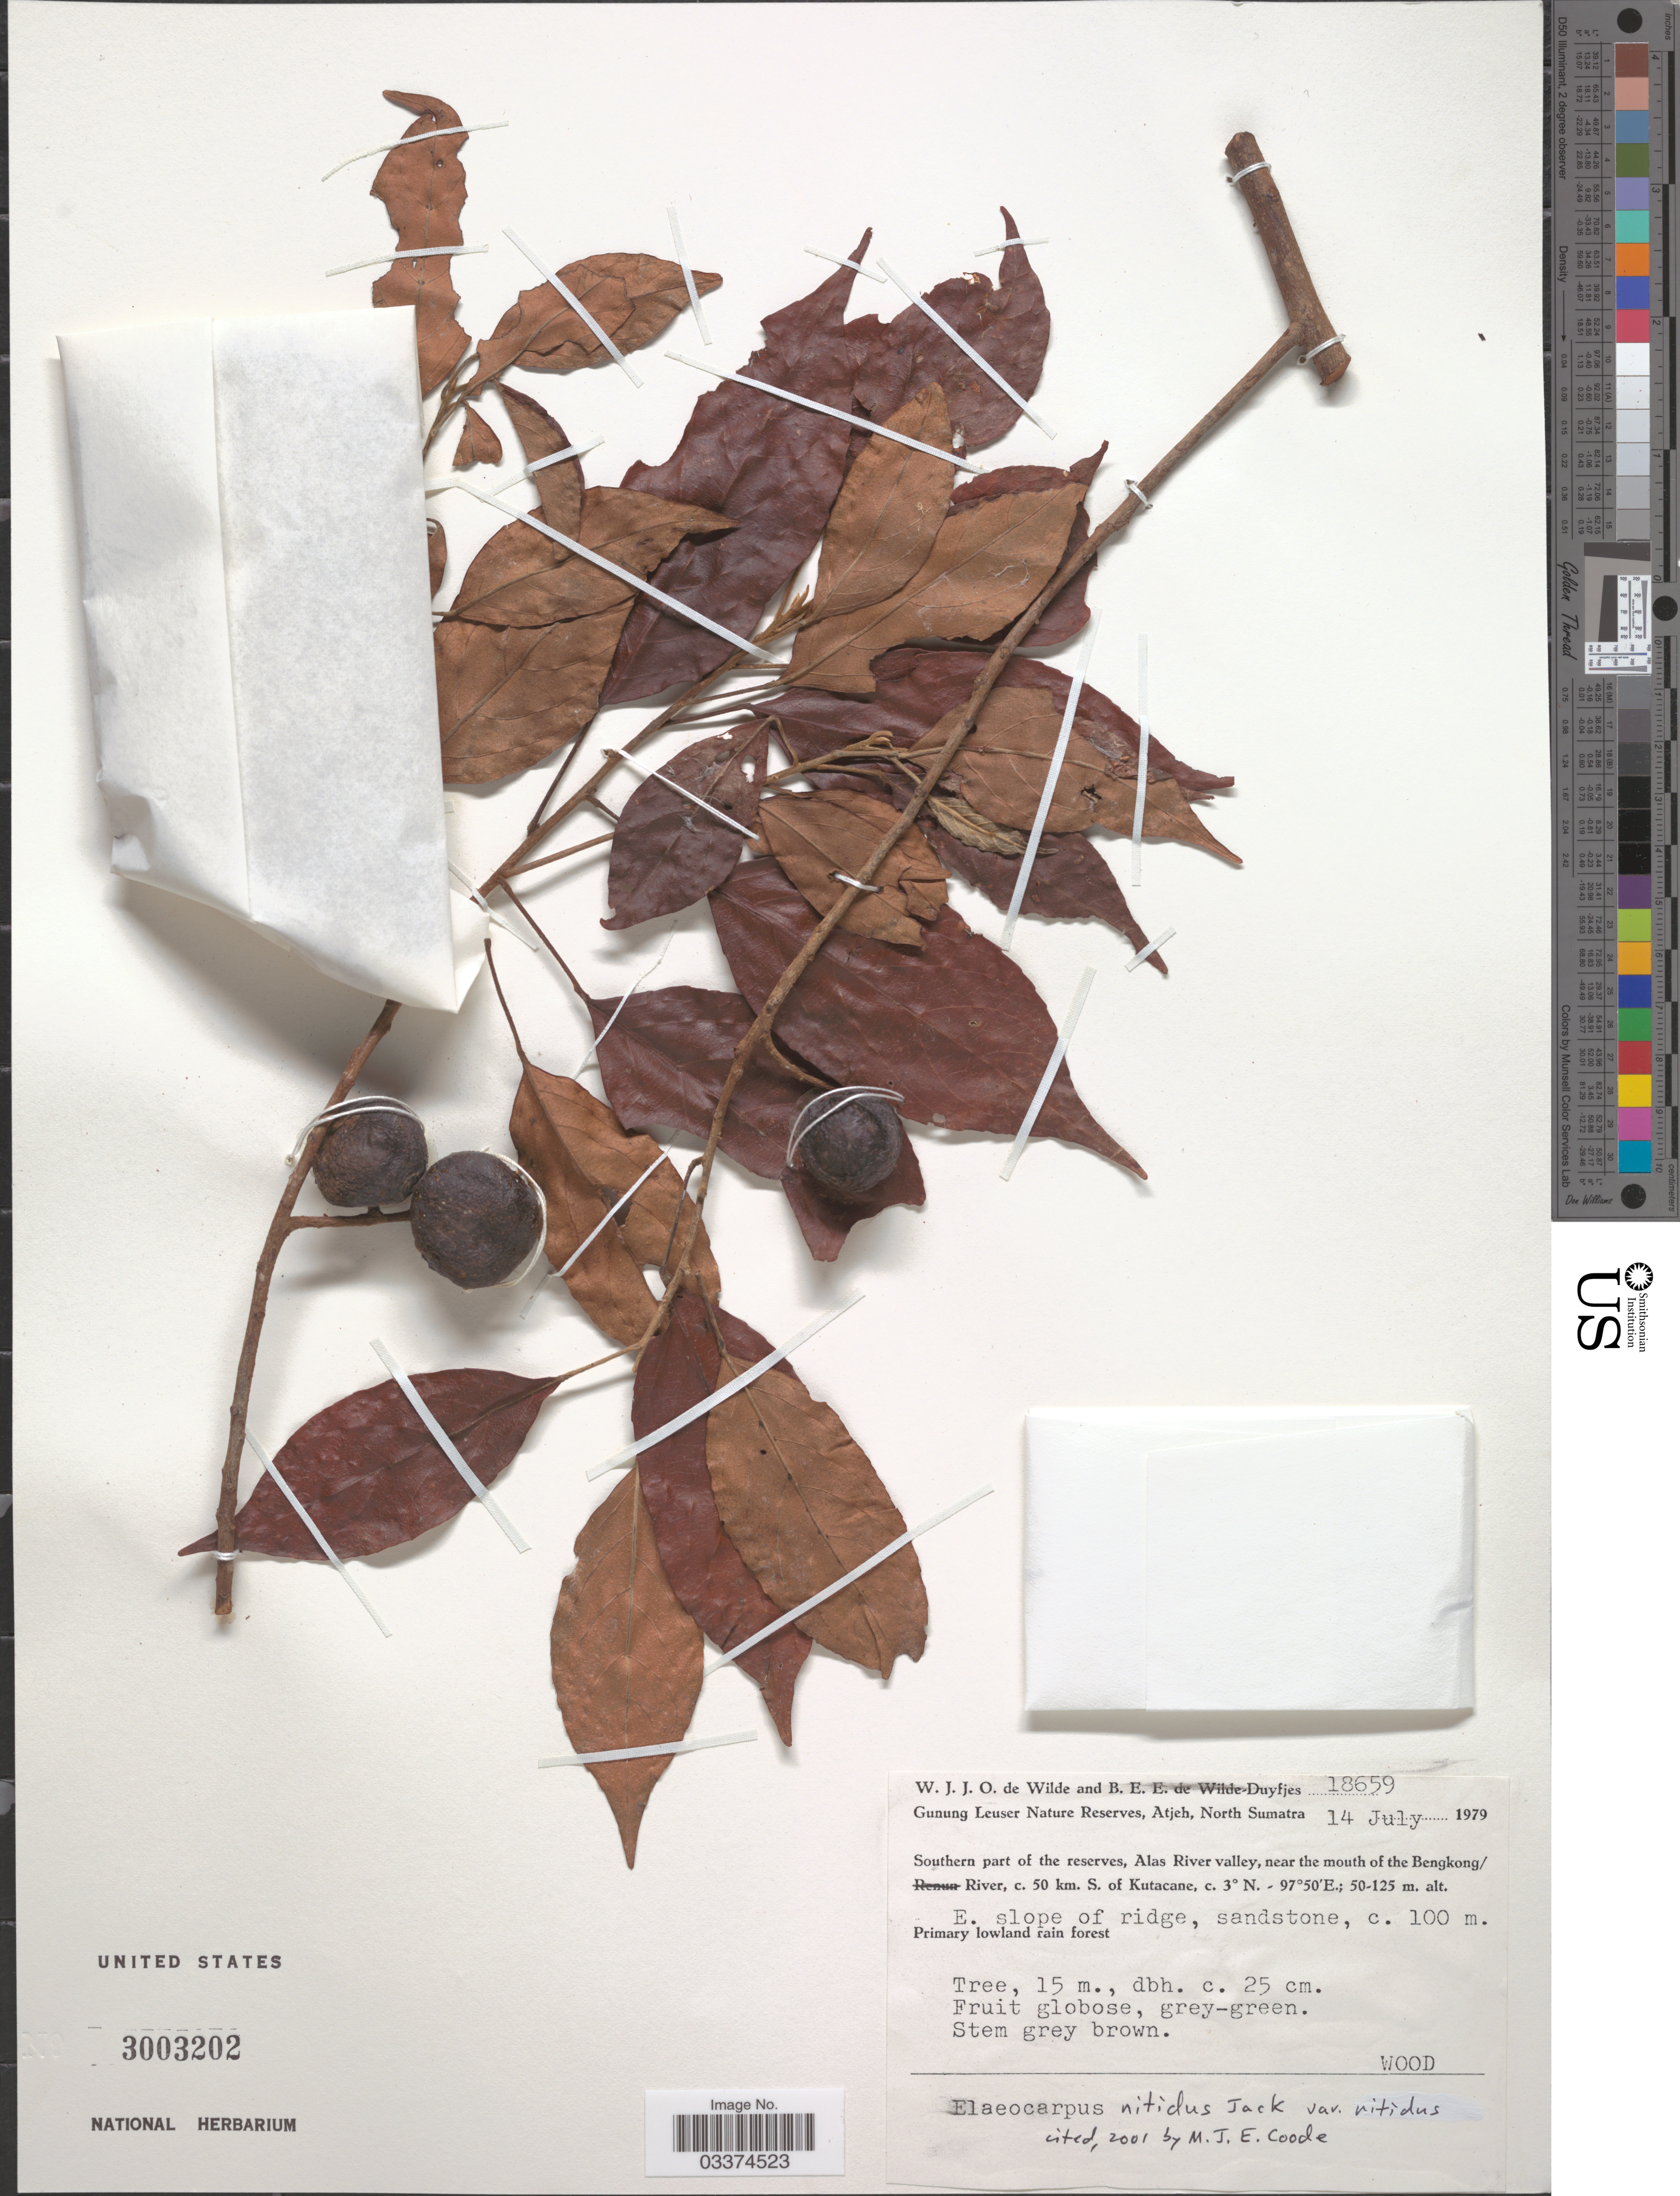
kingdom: Plantae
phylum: Tracheophyta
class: Magnoliopsida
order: Oxalidales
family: Elaeocarpaceae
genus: Elaeocarpus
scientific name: Elaeocarpus nitidus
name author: Jack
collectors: W. J. de Wilde & B. E. de Wilde-Duyfjes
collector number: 18659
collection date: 1979-07-14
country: Indonesia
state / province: Sumatra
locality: Gunung Leuser Nature Reserve, Atjeh, North Sumatra, Southern part of the reserves, Alas River valley, near the mouth of Bengkong/River, c. 50 km. S. of Kutacane, E slope of ridge.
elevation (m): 100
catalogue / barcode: US 3003202